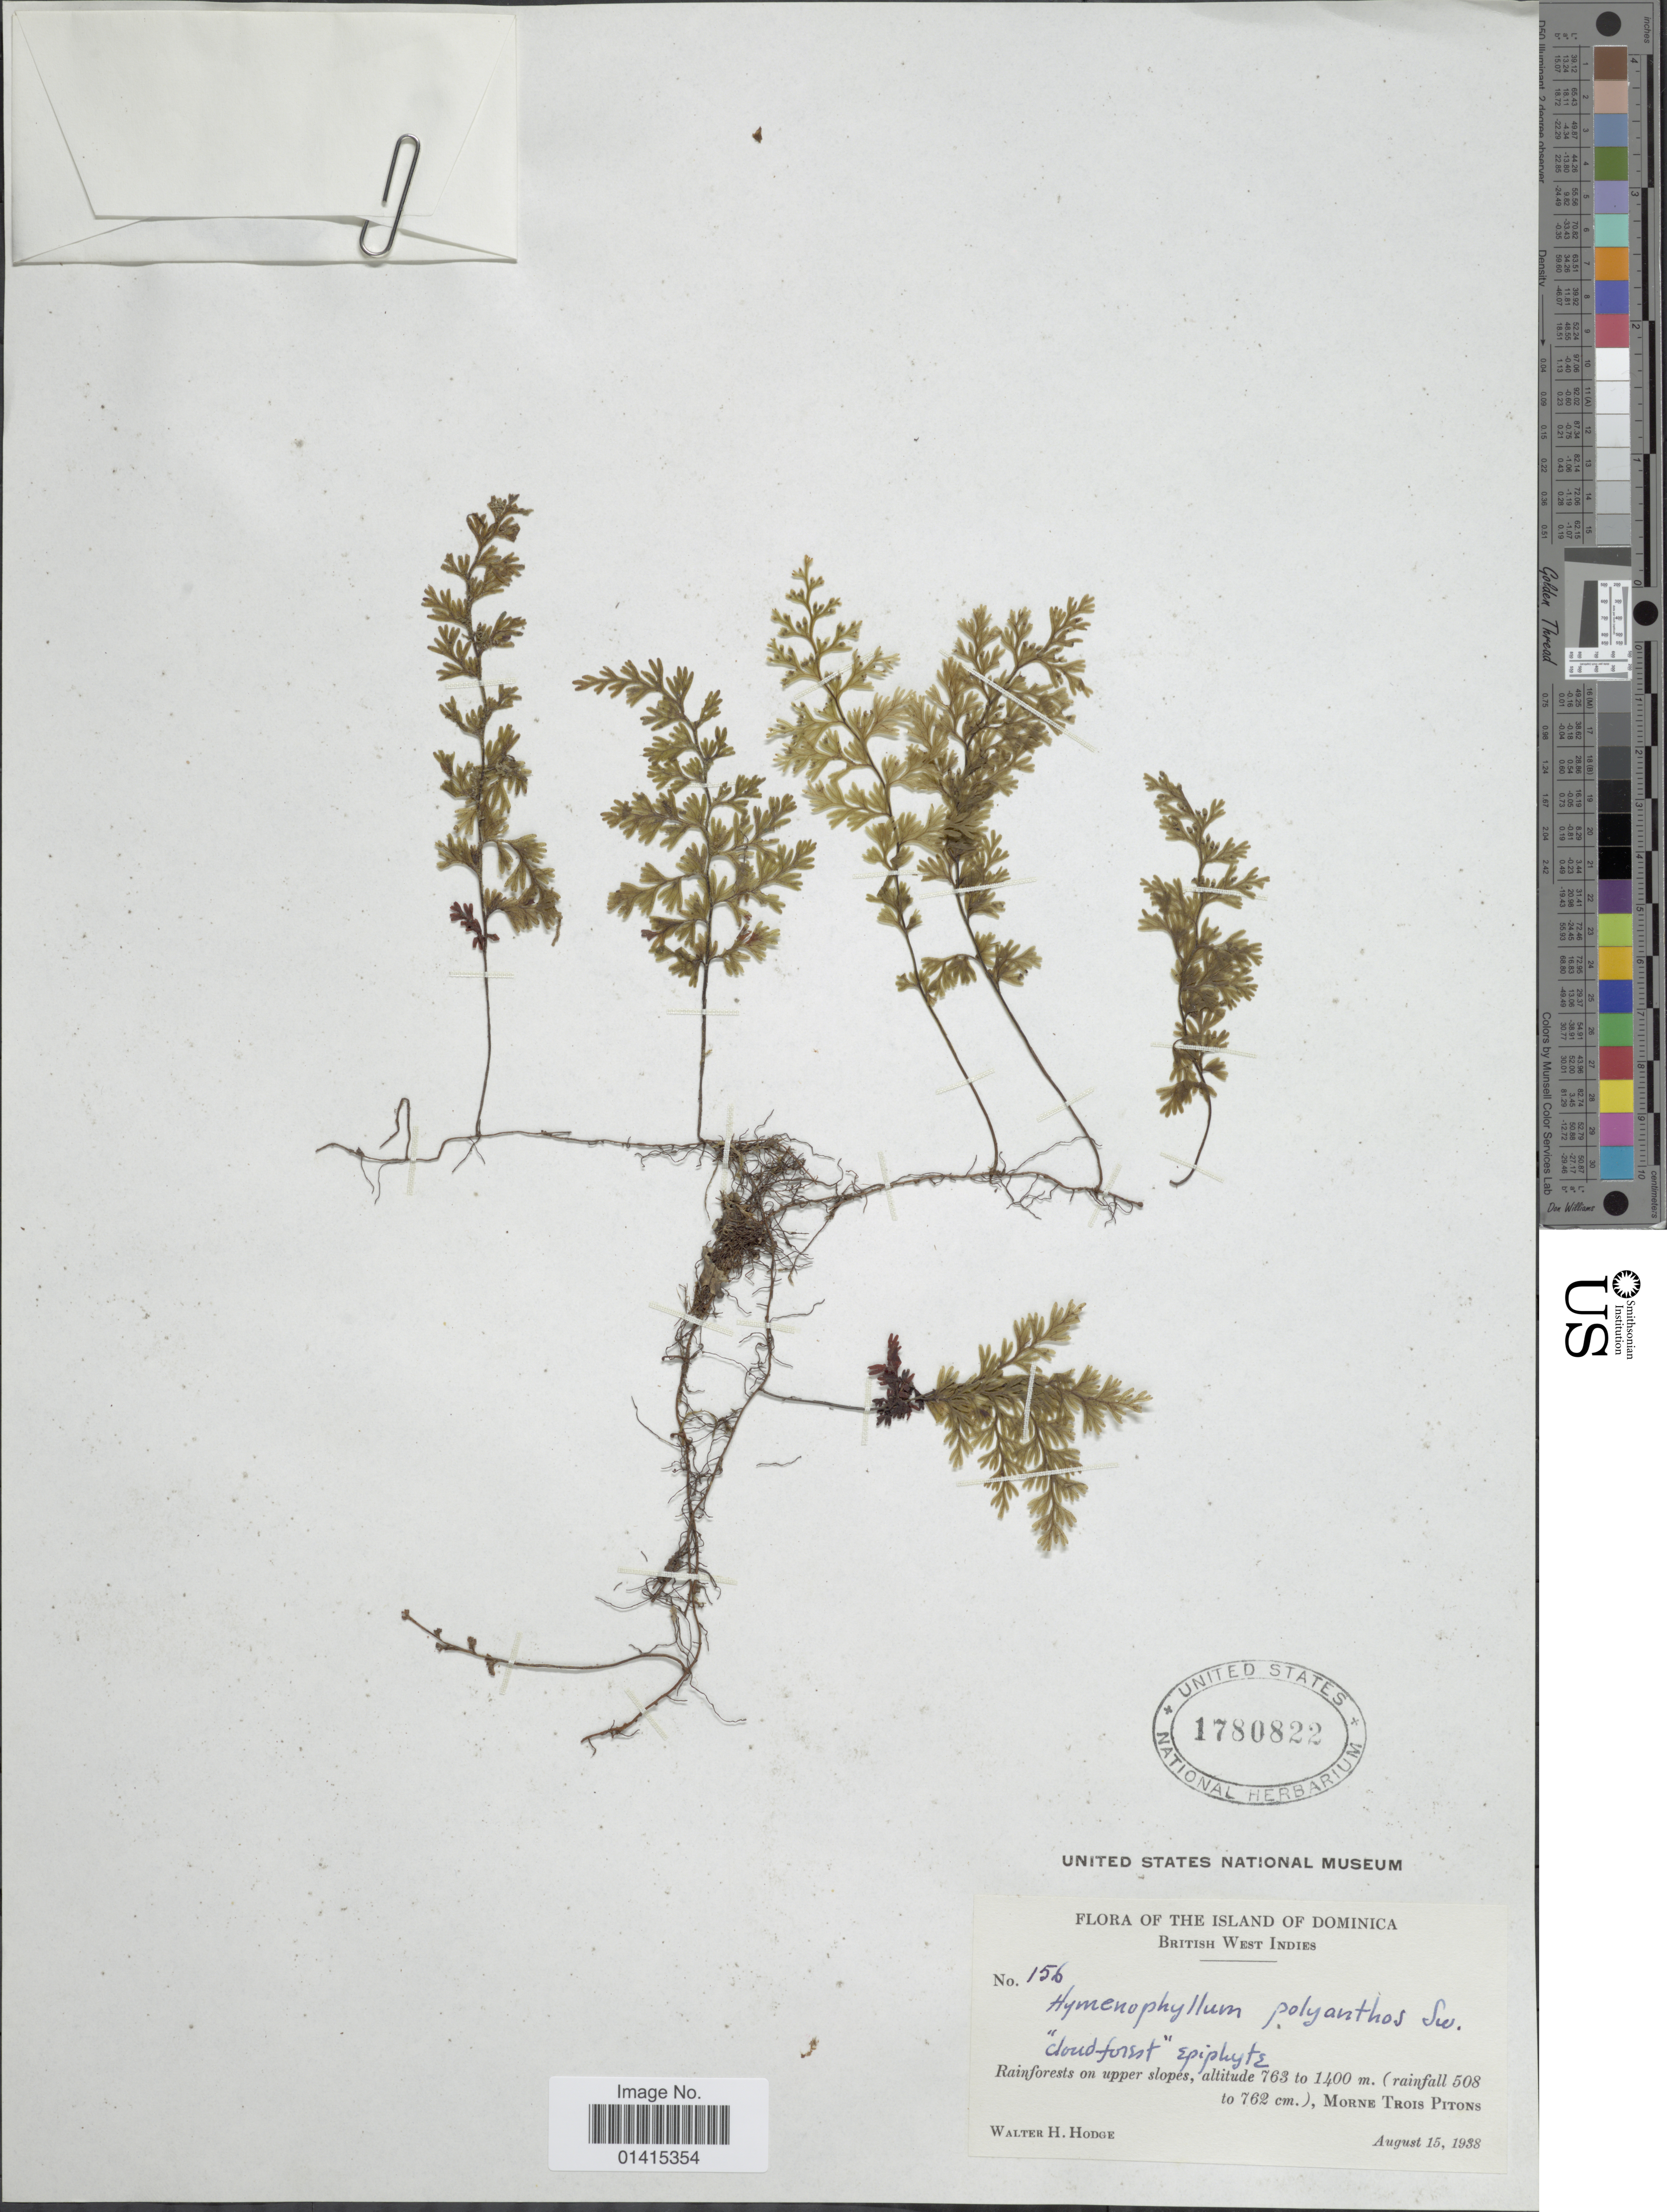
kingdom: Plantae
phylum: Tracheophyta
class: Polypodiopsida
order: Hymenophyllales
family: Hymenophyllaceae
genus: Hymenophyllum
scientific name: Hymenophyllum polyanthos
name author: (Sw.) Sw.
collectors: W. Hodge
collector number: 156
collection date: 1938-08-15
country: Dominica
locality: Island of Dominica, British West Indies, Rainfirest on upper slopes, Morne Trois Pitons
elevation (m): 763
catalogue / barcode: US 1780822